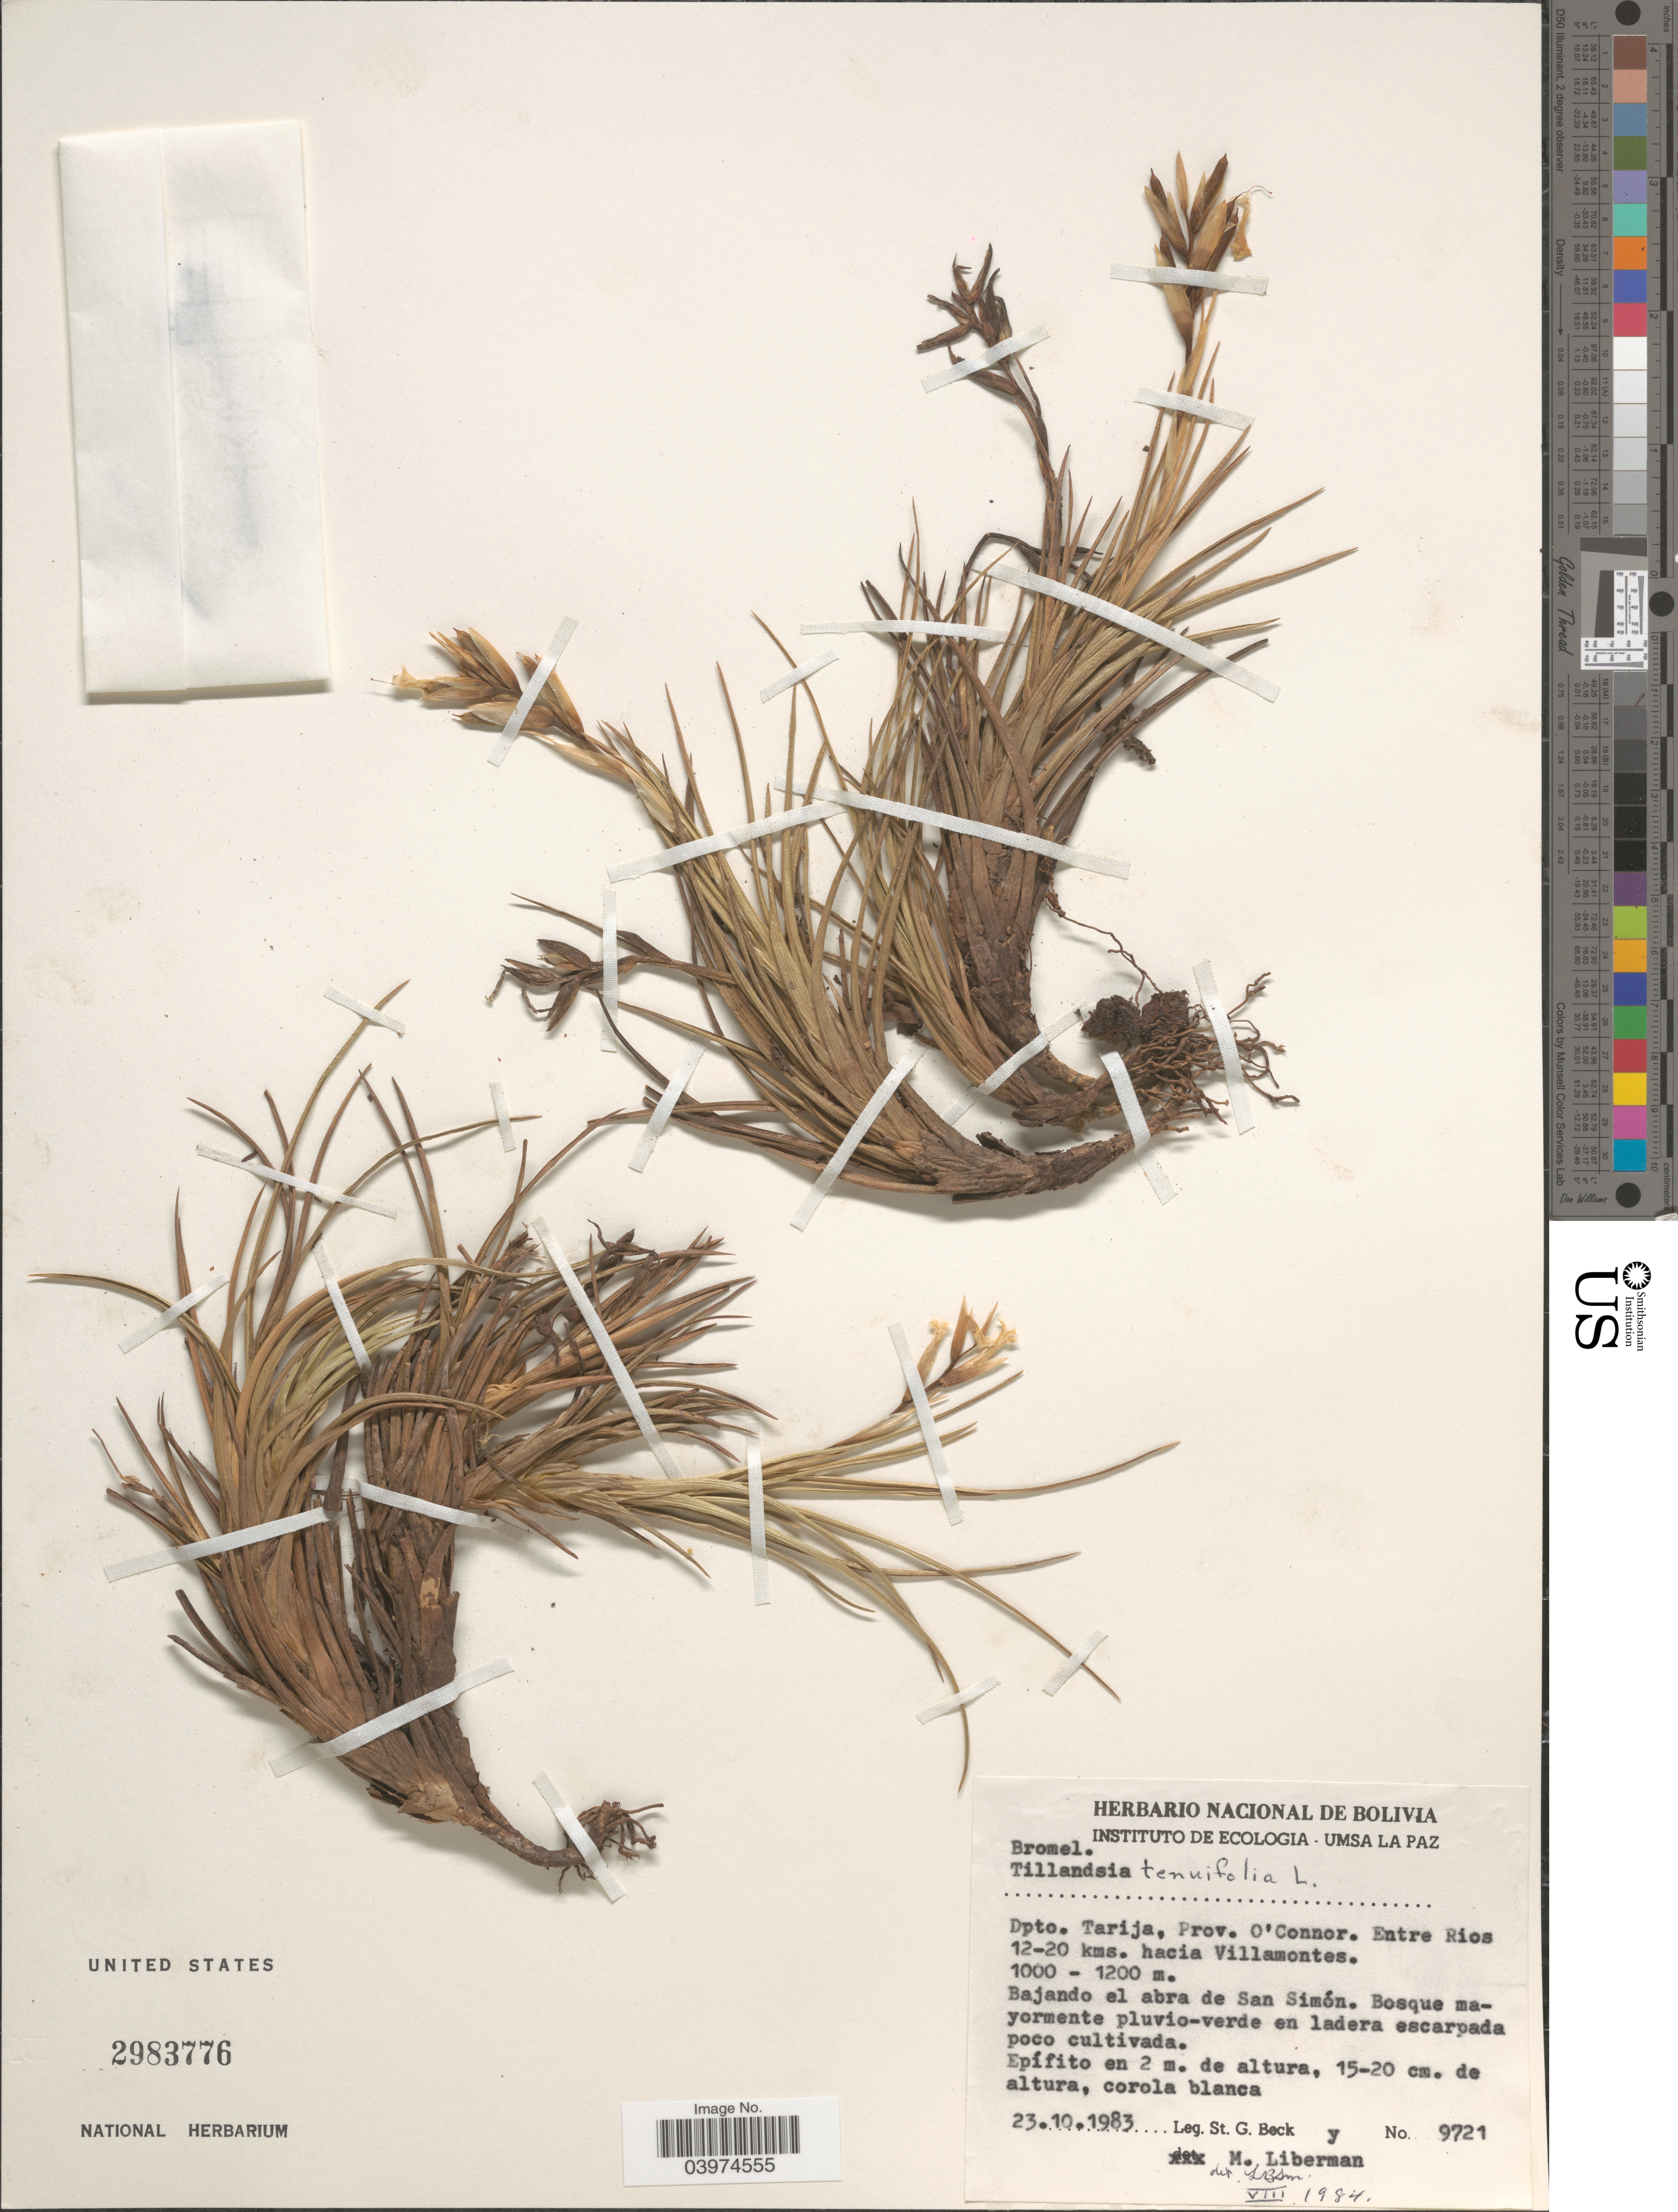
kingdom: Plantae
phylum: Tracheophyta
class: Liliopsida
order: Poales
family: Bromeliaceae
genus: Tillandsia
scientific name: Tillandsia tenuifolia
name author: L.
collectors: S. G. Beck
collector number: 9721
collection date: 1983-10-23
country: Bolivia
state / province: Tarija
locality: Dpto. Tarija, Prov. O'Connor. Entre Rios 12-20 kms. Hacia Villamontes. Bajando el abra de San Simón.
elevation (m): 1000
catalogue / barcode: US 2983776